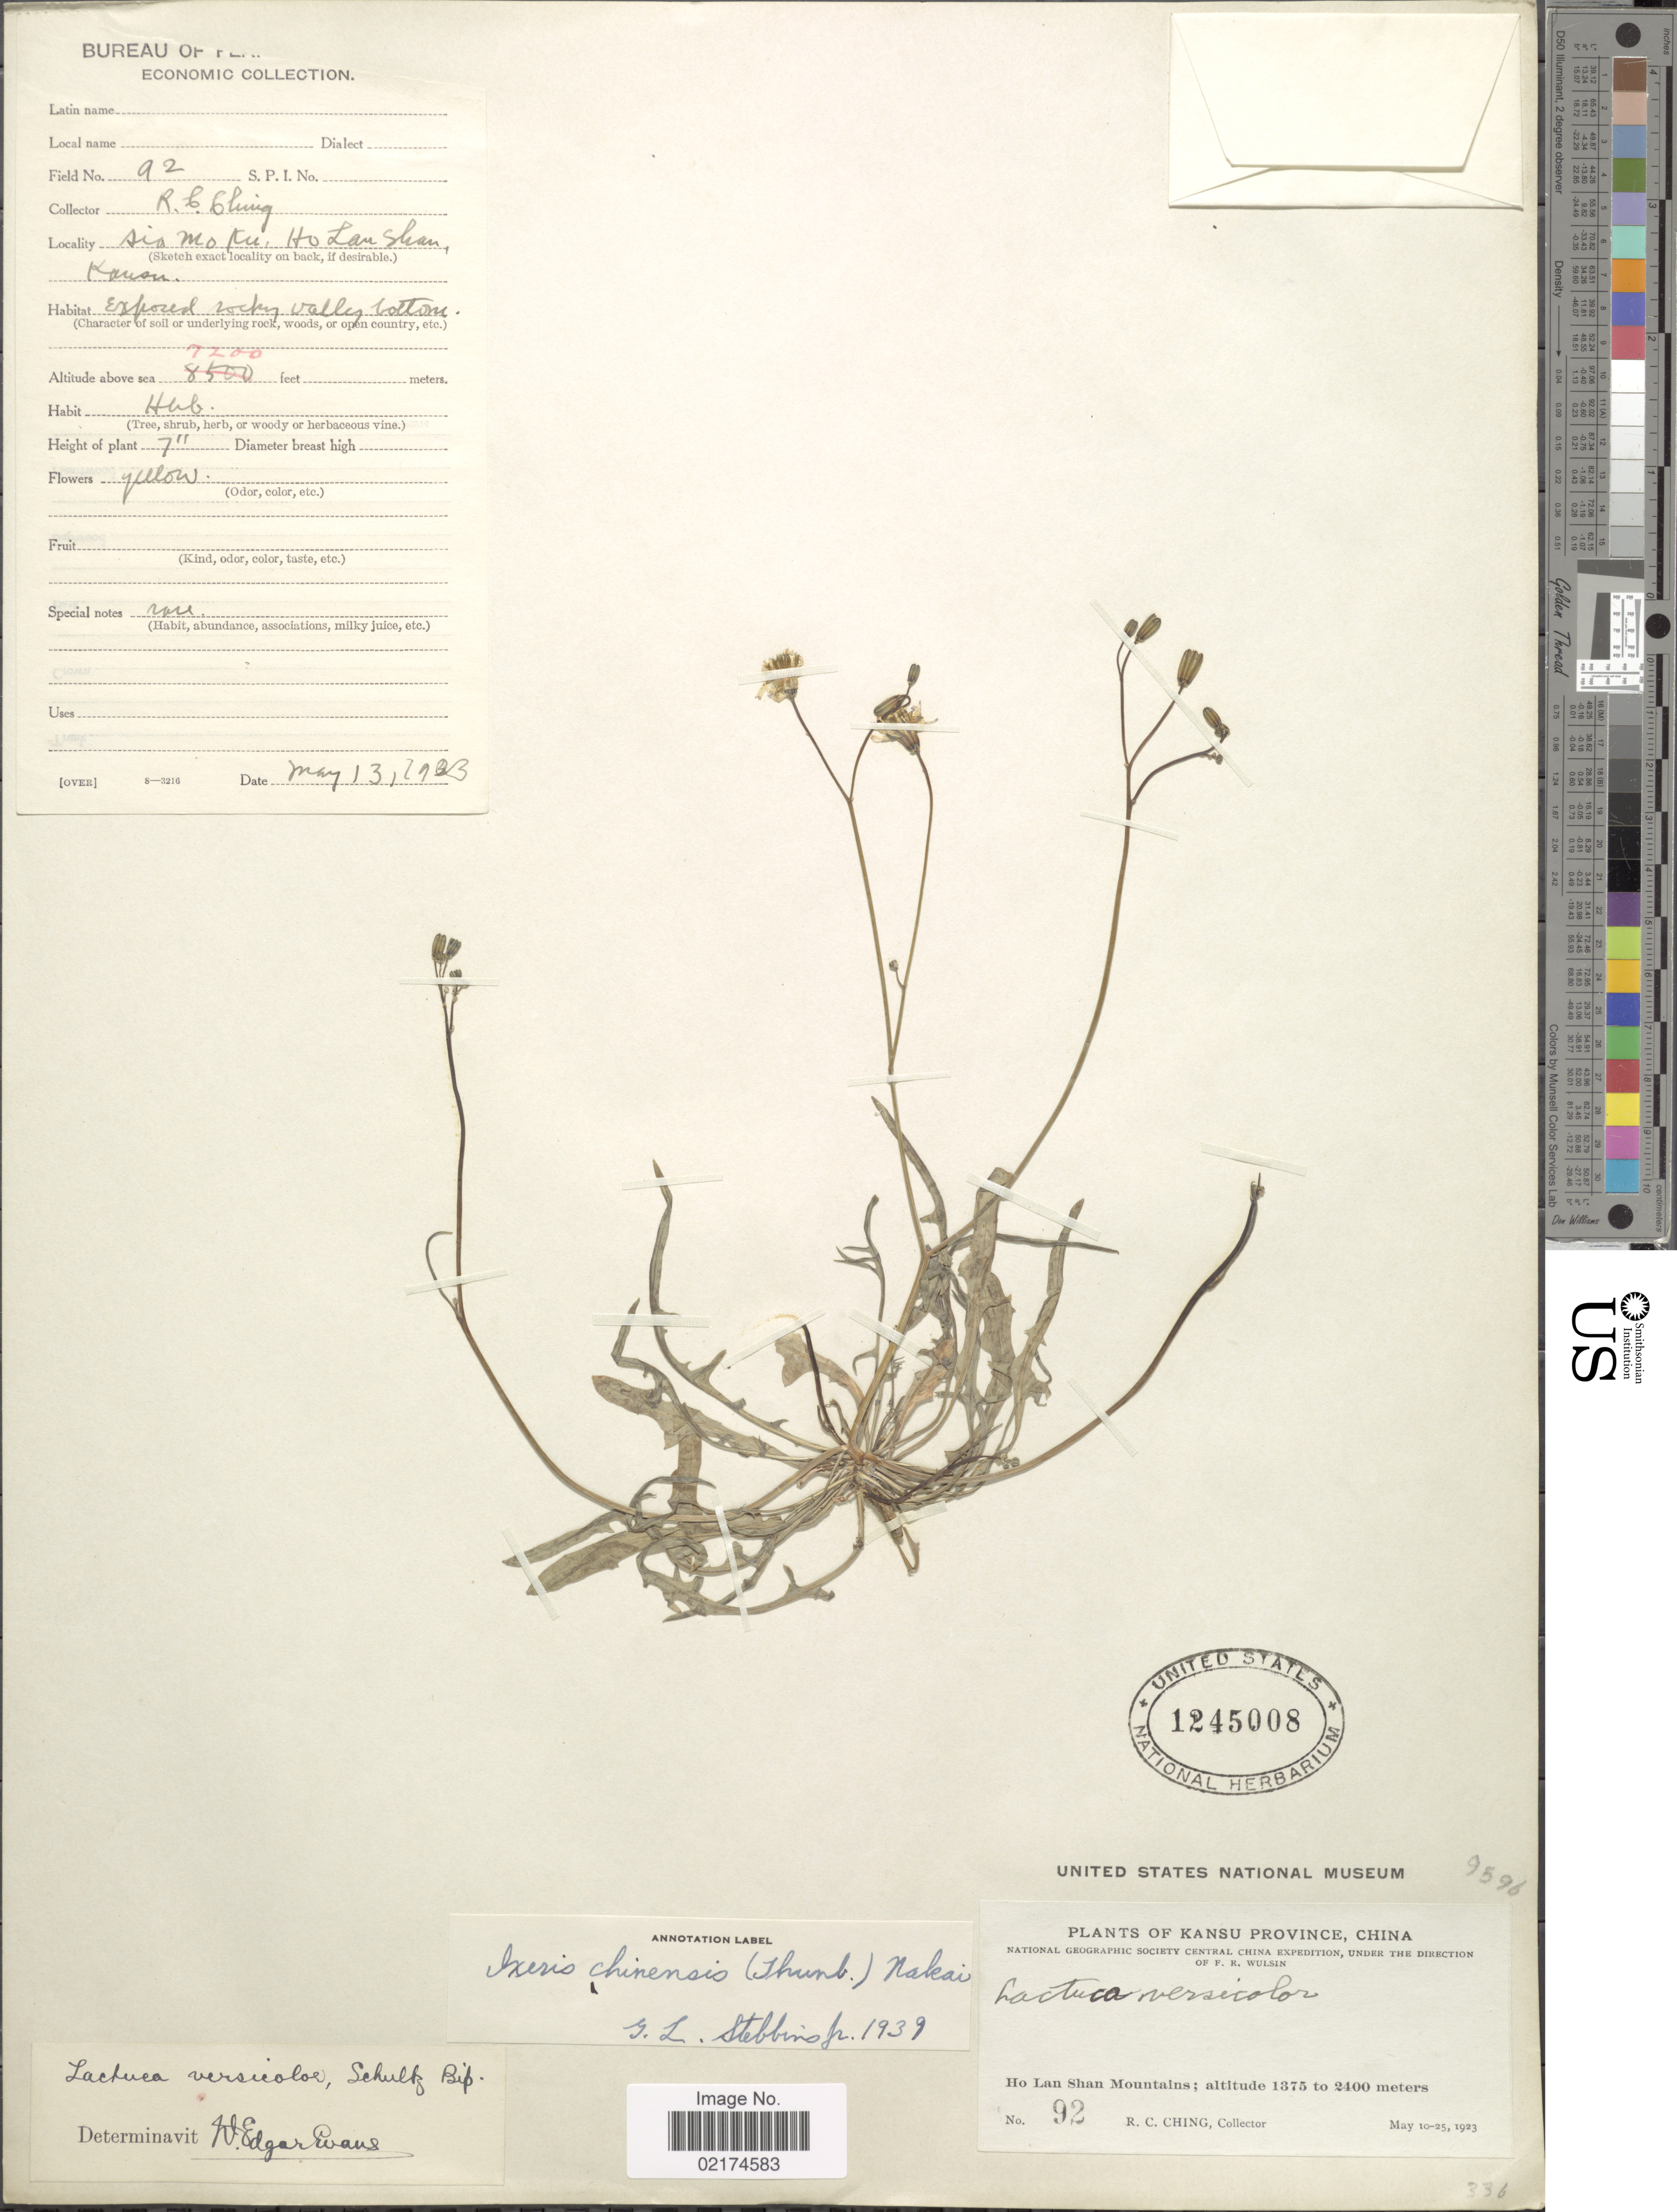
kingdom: Plantae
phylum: Tracheophyta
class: Magnoliopsida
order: Asterales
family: Asteraceae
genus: Ixeris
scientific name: Ixeris chinensis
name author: (Thunb.) Nakai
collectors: R. C. Ching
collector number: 92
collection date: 1923-05-13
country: China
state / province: Gansu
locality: Kansu Province, Ho Lan Shan Mountains, Sio Mo Ku, Ho Lan Shan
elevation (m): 2195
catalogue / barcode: US 1245008